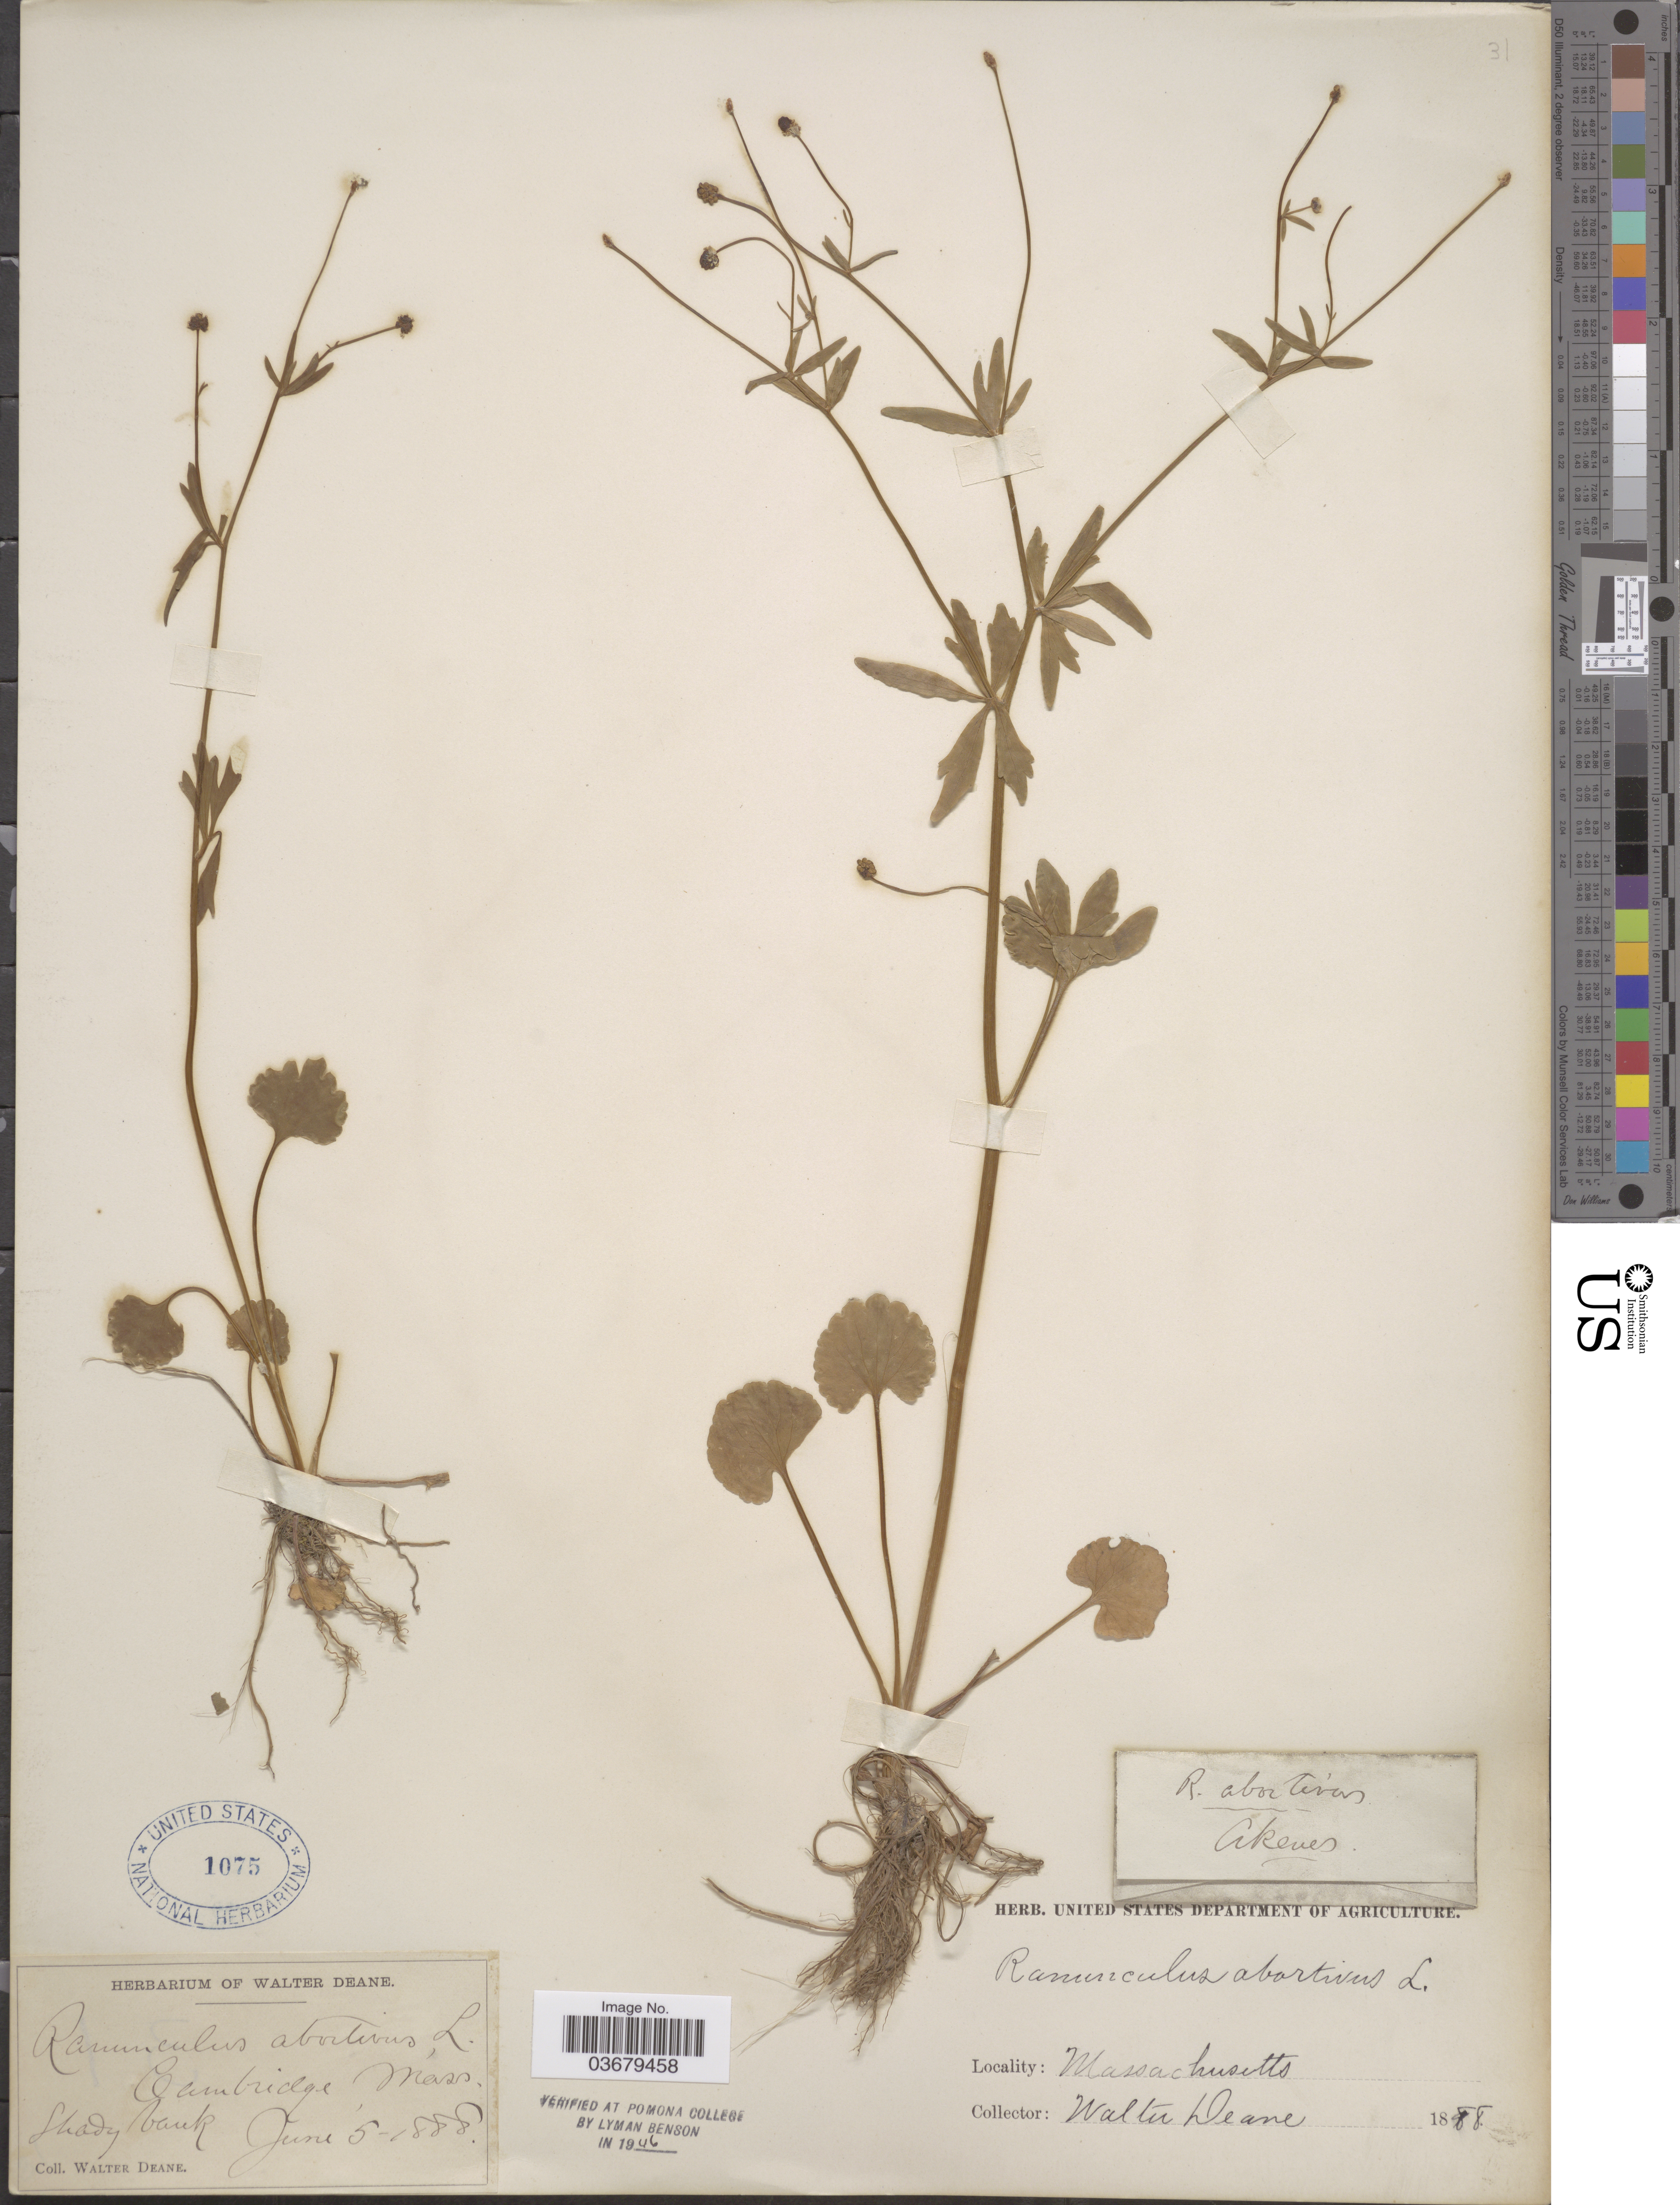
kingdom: Plantae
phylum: Tracheophyta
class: Magnoliopsida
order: Ranunculales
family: Ranunculaceae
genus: Ranunculus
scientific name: Ranunculus abortivus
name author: L.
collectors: W. Deane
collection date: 1888-06-05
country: United States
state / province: Massachusetts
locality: Cambridge.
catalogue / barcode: US 1075